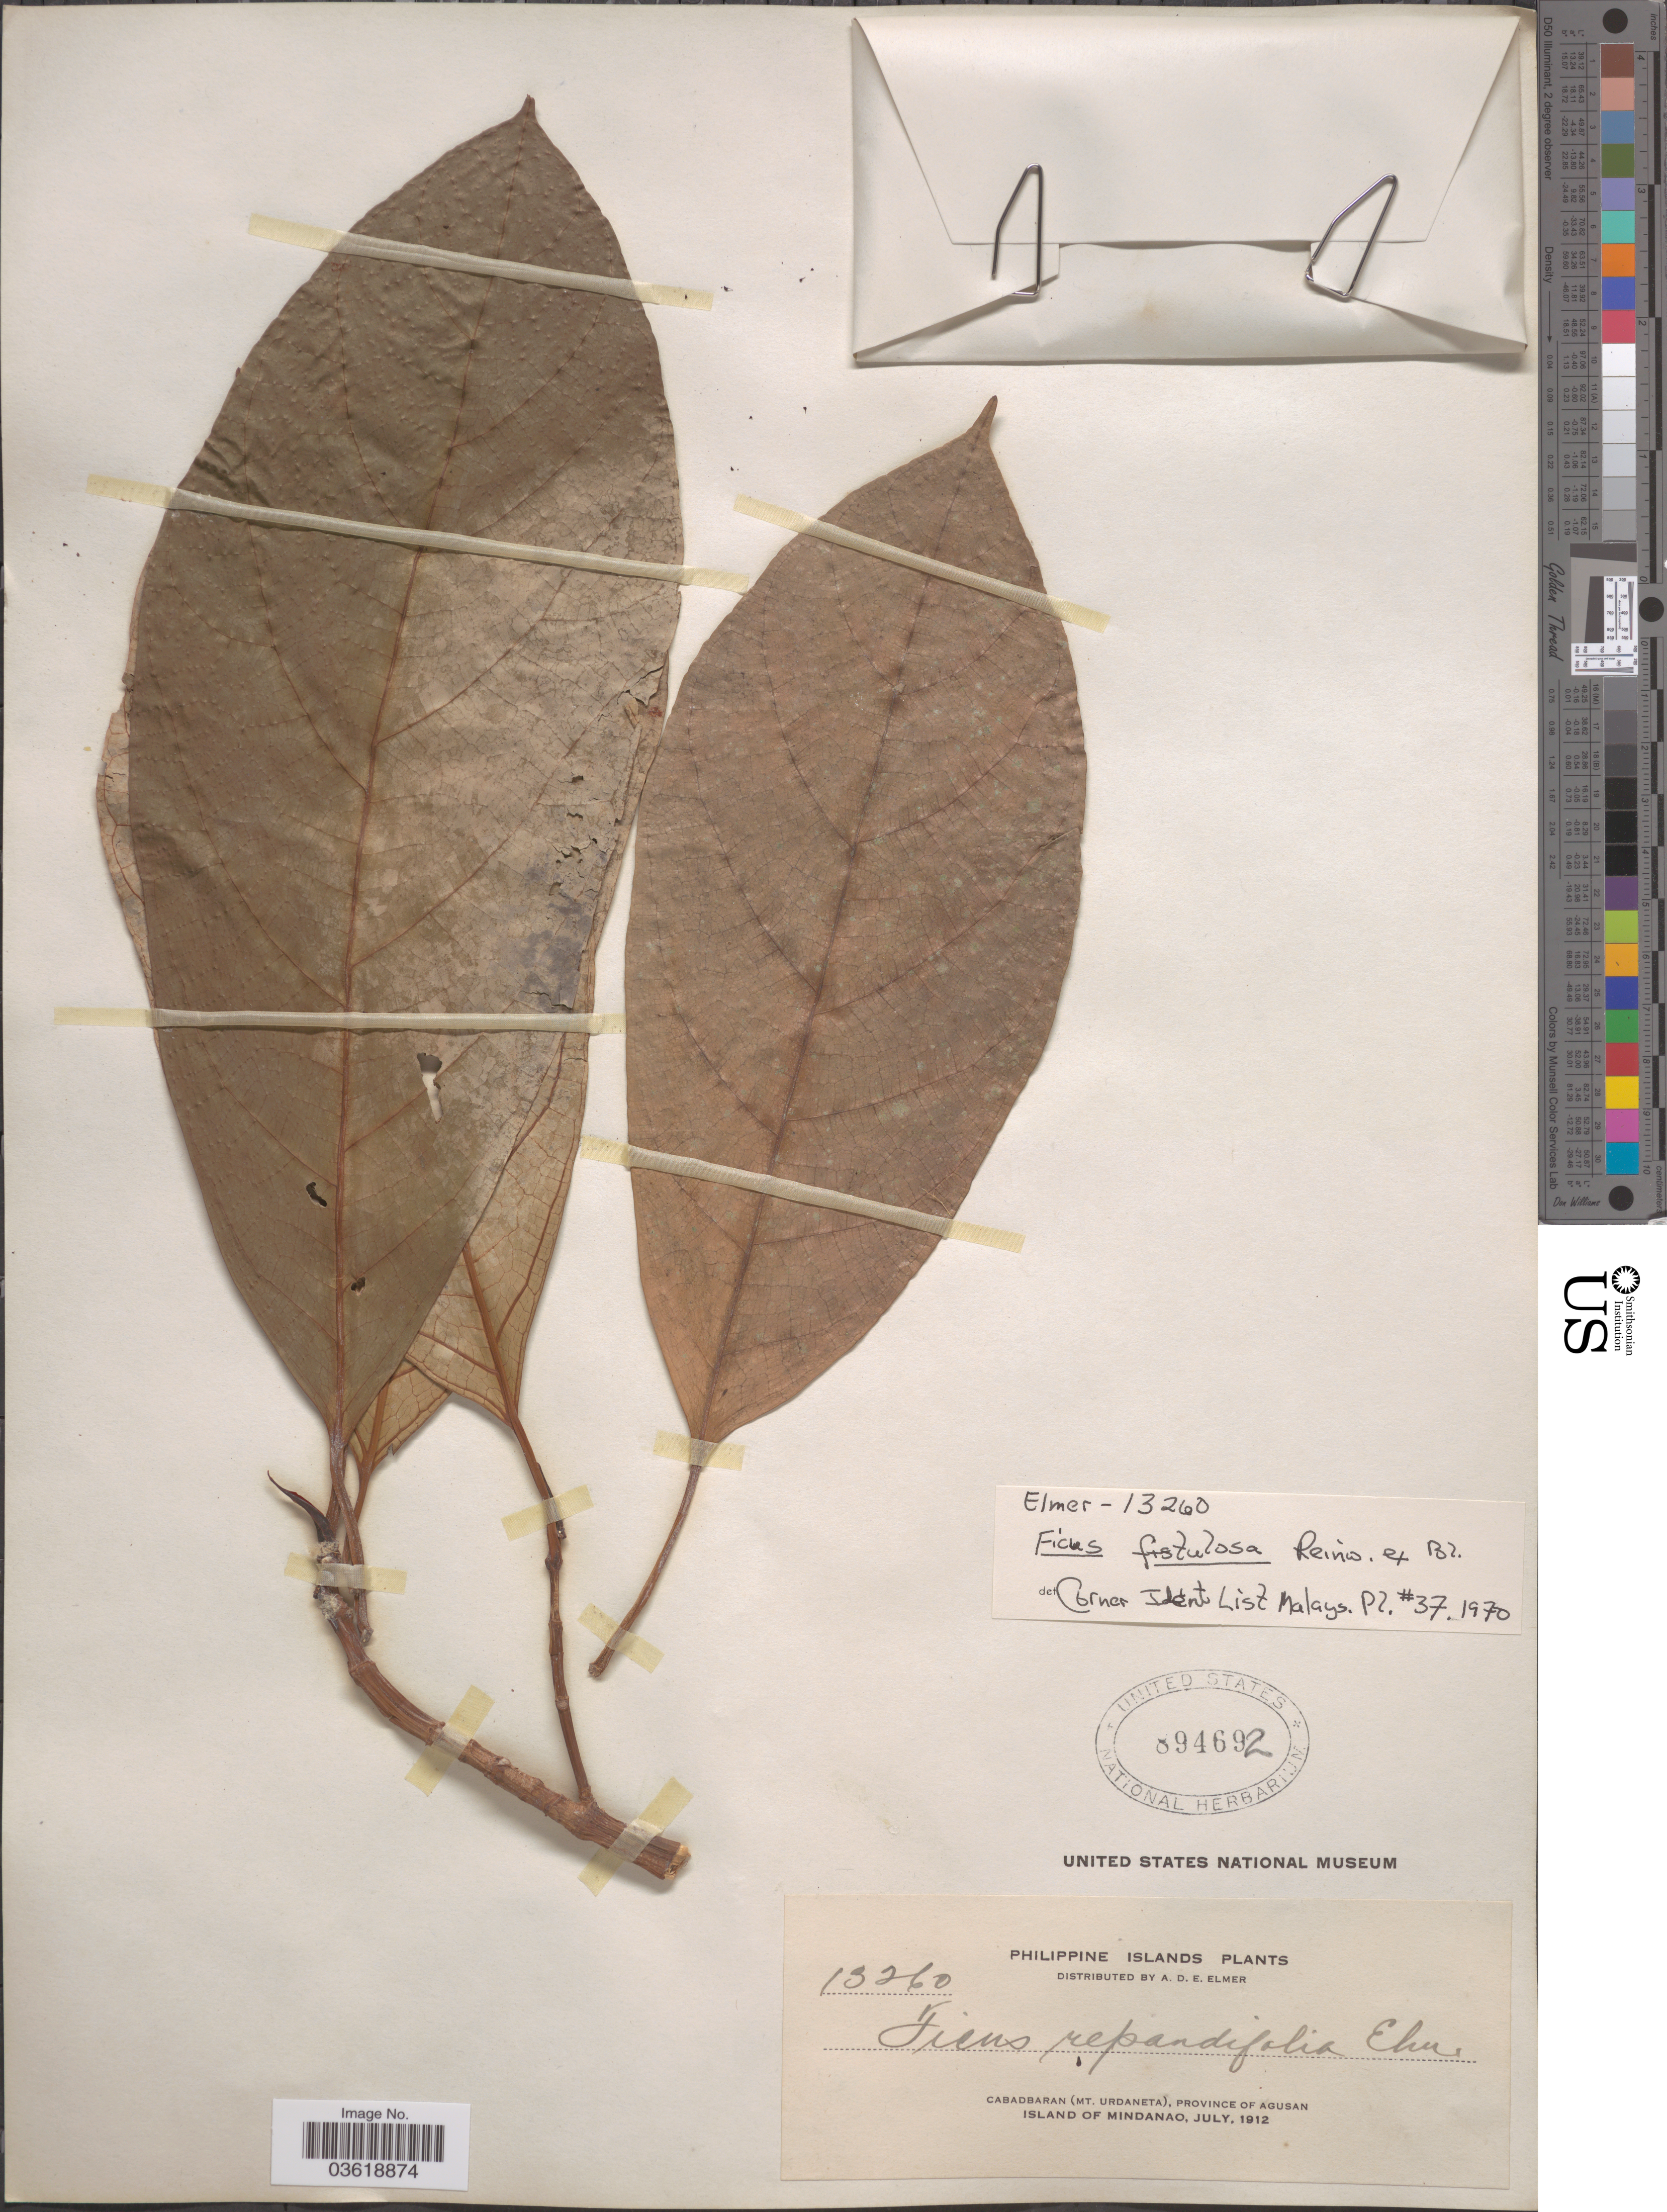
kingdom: Plantae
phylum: Tracheophyta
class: Magnoliopsida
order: Rosales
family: Moraceae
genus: Ficus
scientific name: Ficus fistulosa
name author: Reinw. ex Blume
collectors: A. D. E. Elmer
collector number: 13260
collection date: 1912-07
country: Philippines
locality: Cabadbaran (Mt. Urdaneta), Province of Agusan. Island of Mindanao.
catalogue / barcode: US 894692